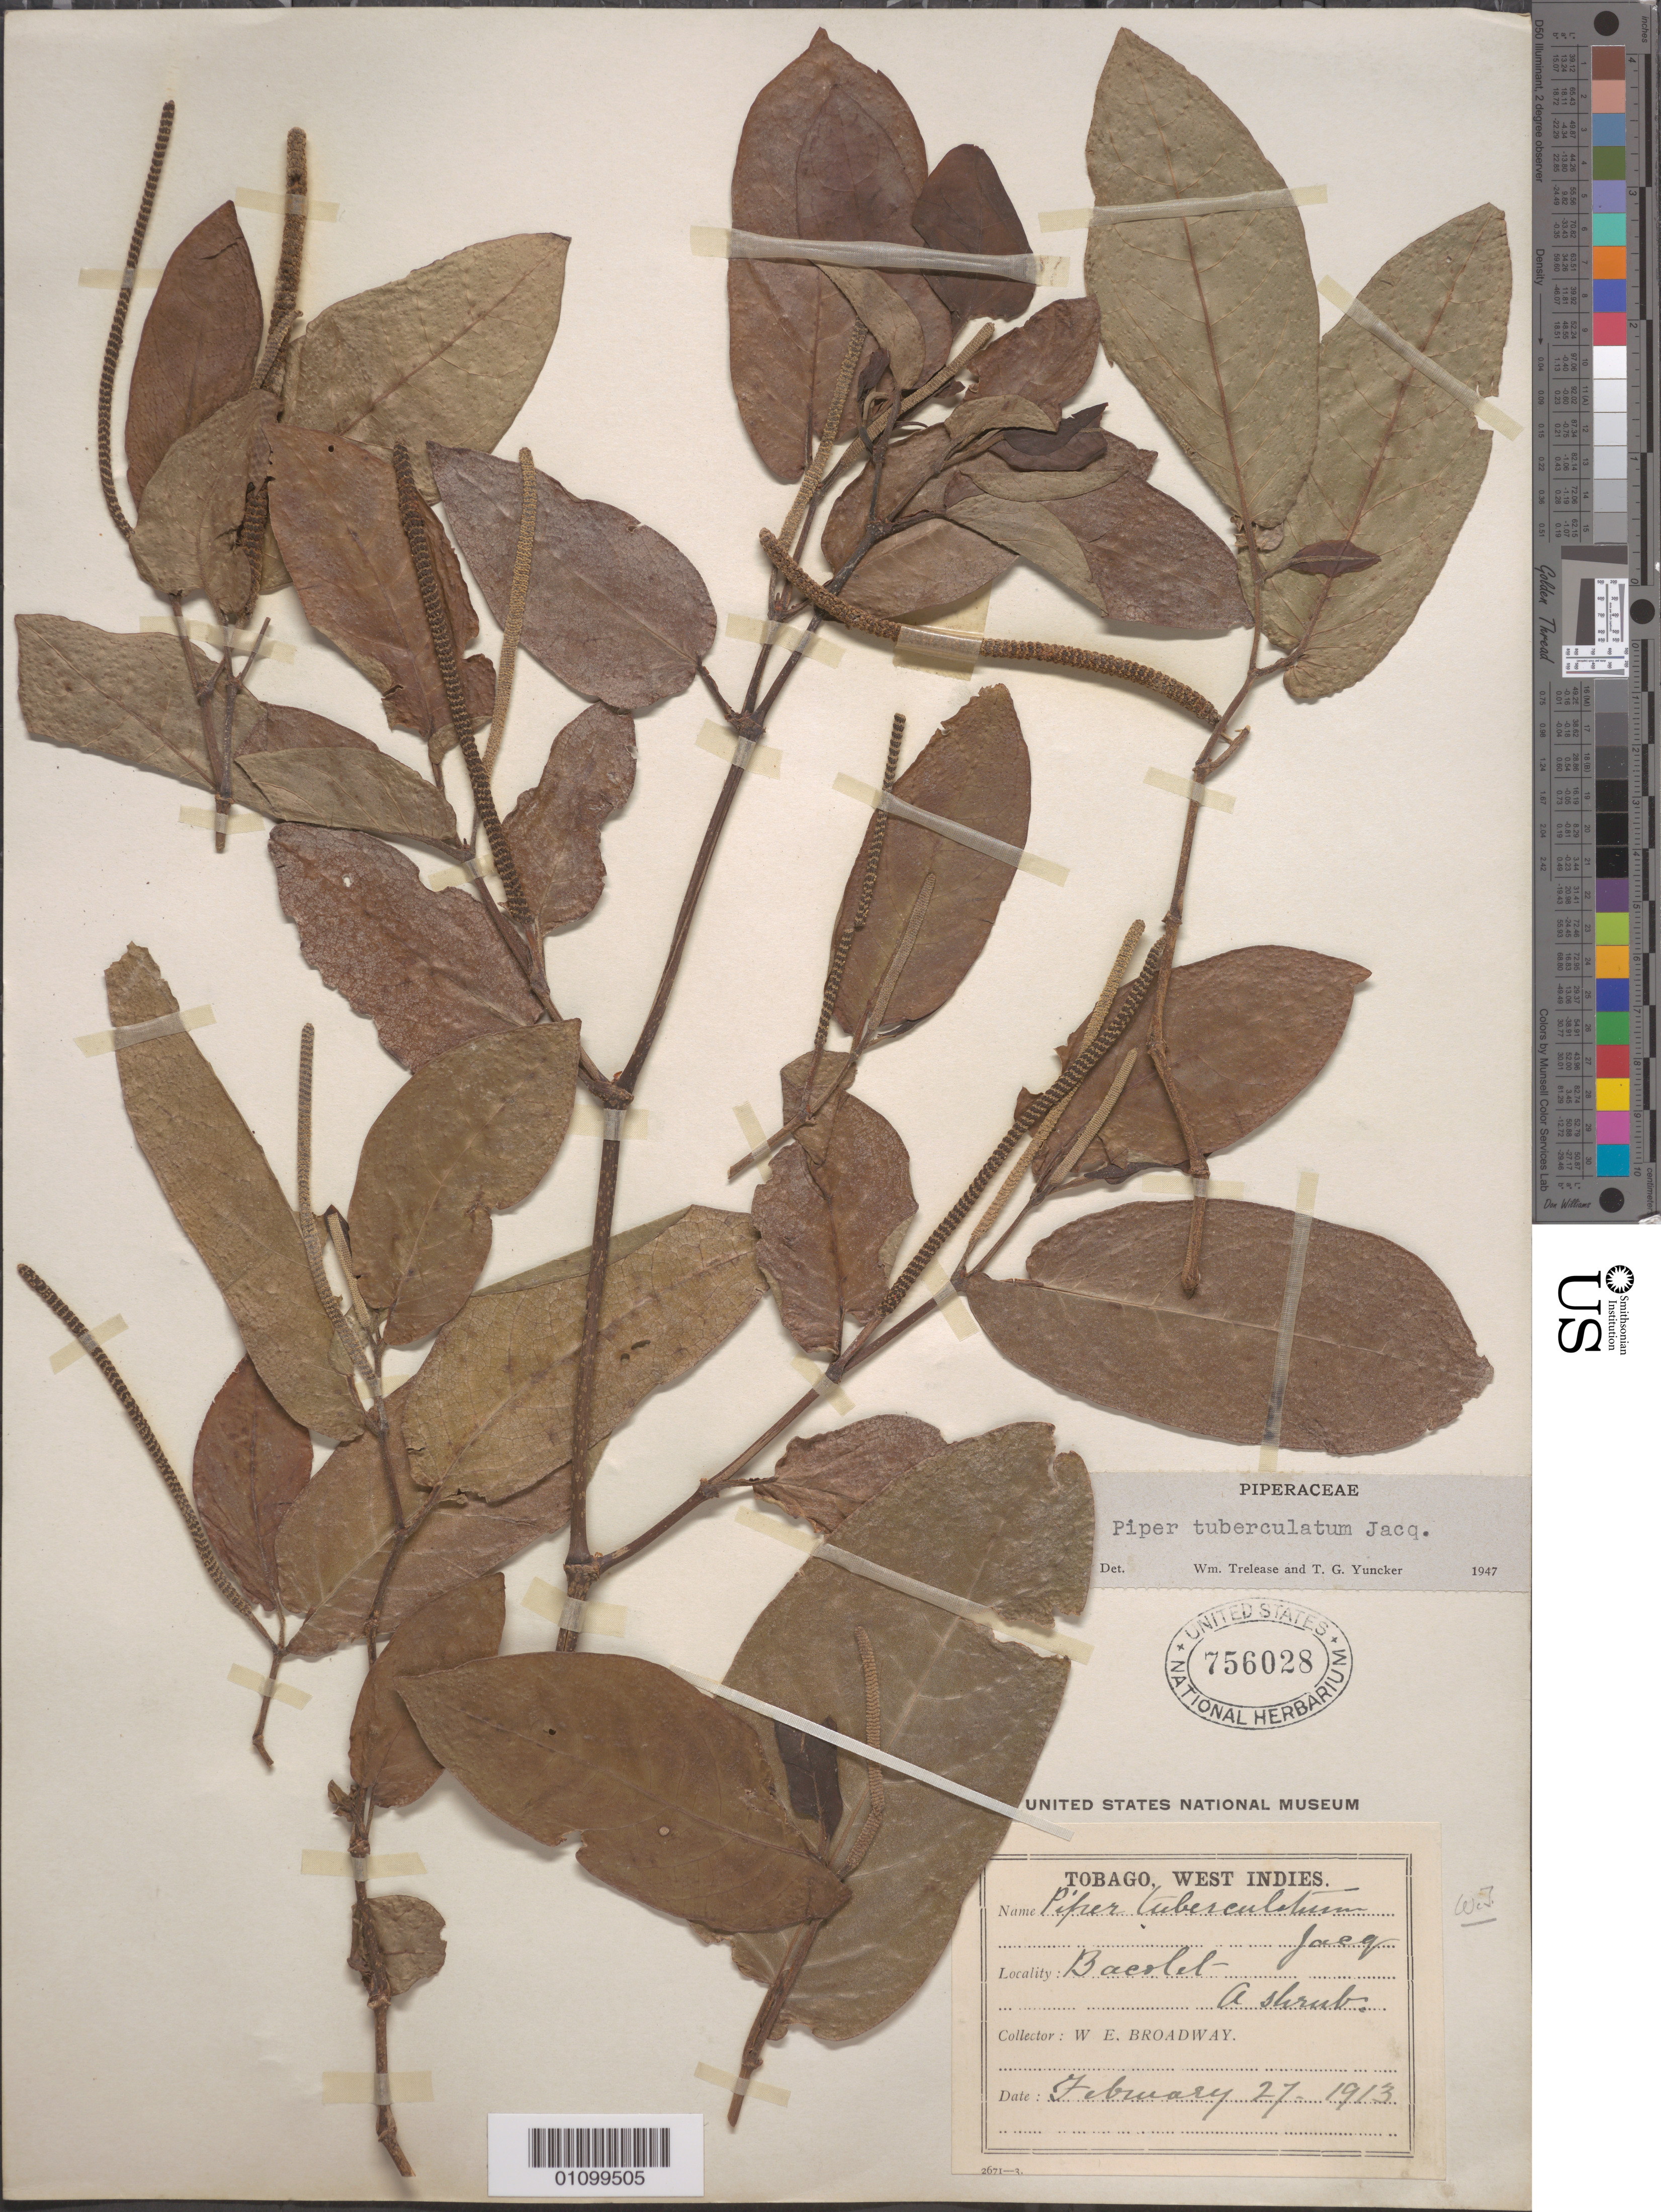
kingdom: Plantae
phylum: Tracheophyta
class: Magnoliopsida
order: Piperales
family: Piperaceae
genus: Piper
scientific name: Piper tuberculatum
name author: Jacq.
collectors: W. E. Broadway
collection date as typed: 27 Feb 1913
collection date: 1913-02-27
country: Trinidad and Tobago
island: Tobago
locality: Bacolet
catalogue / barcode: US 756028